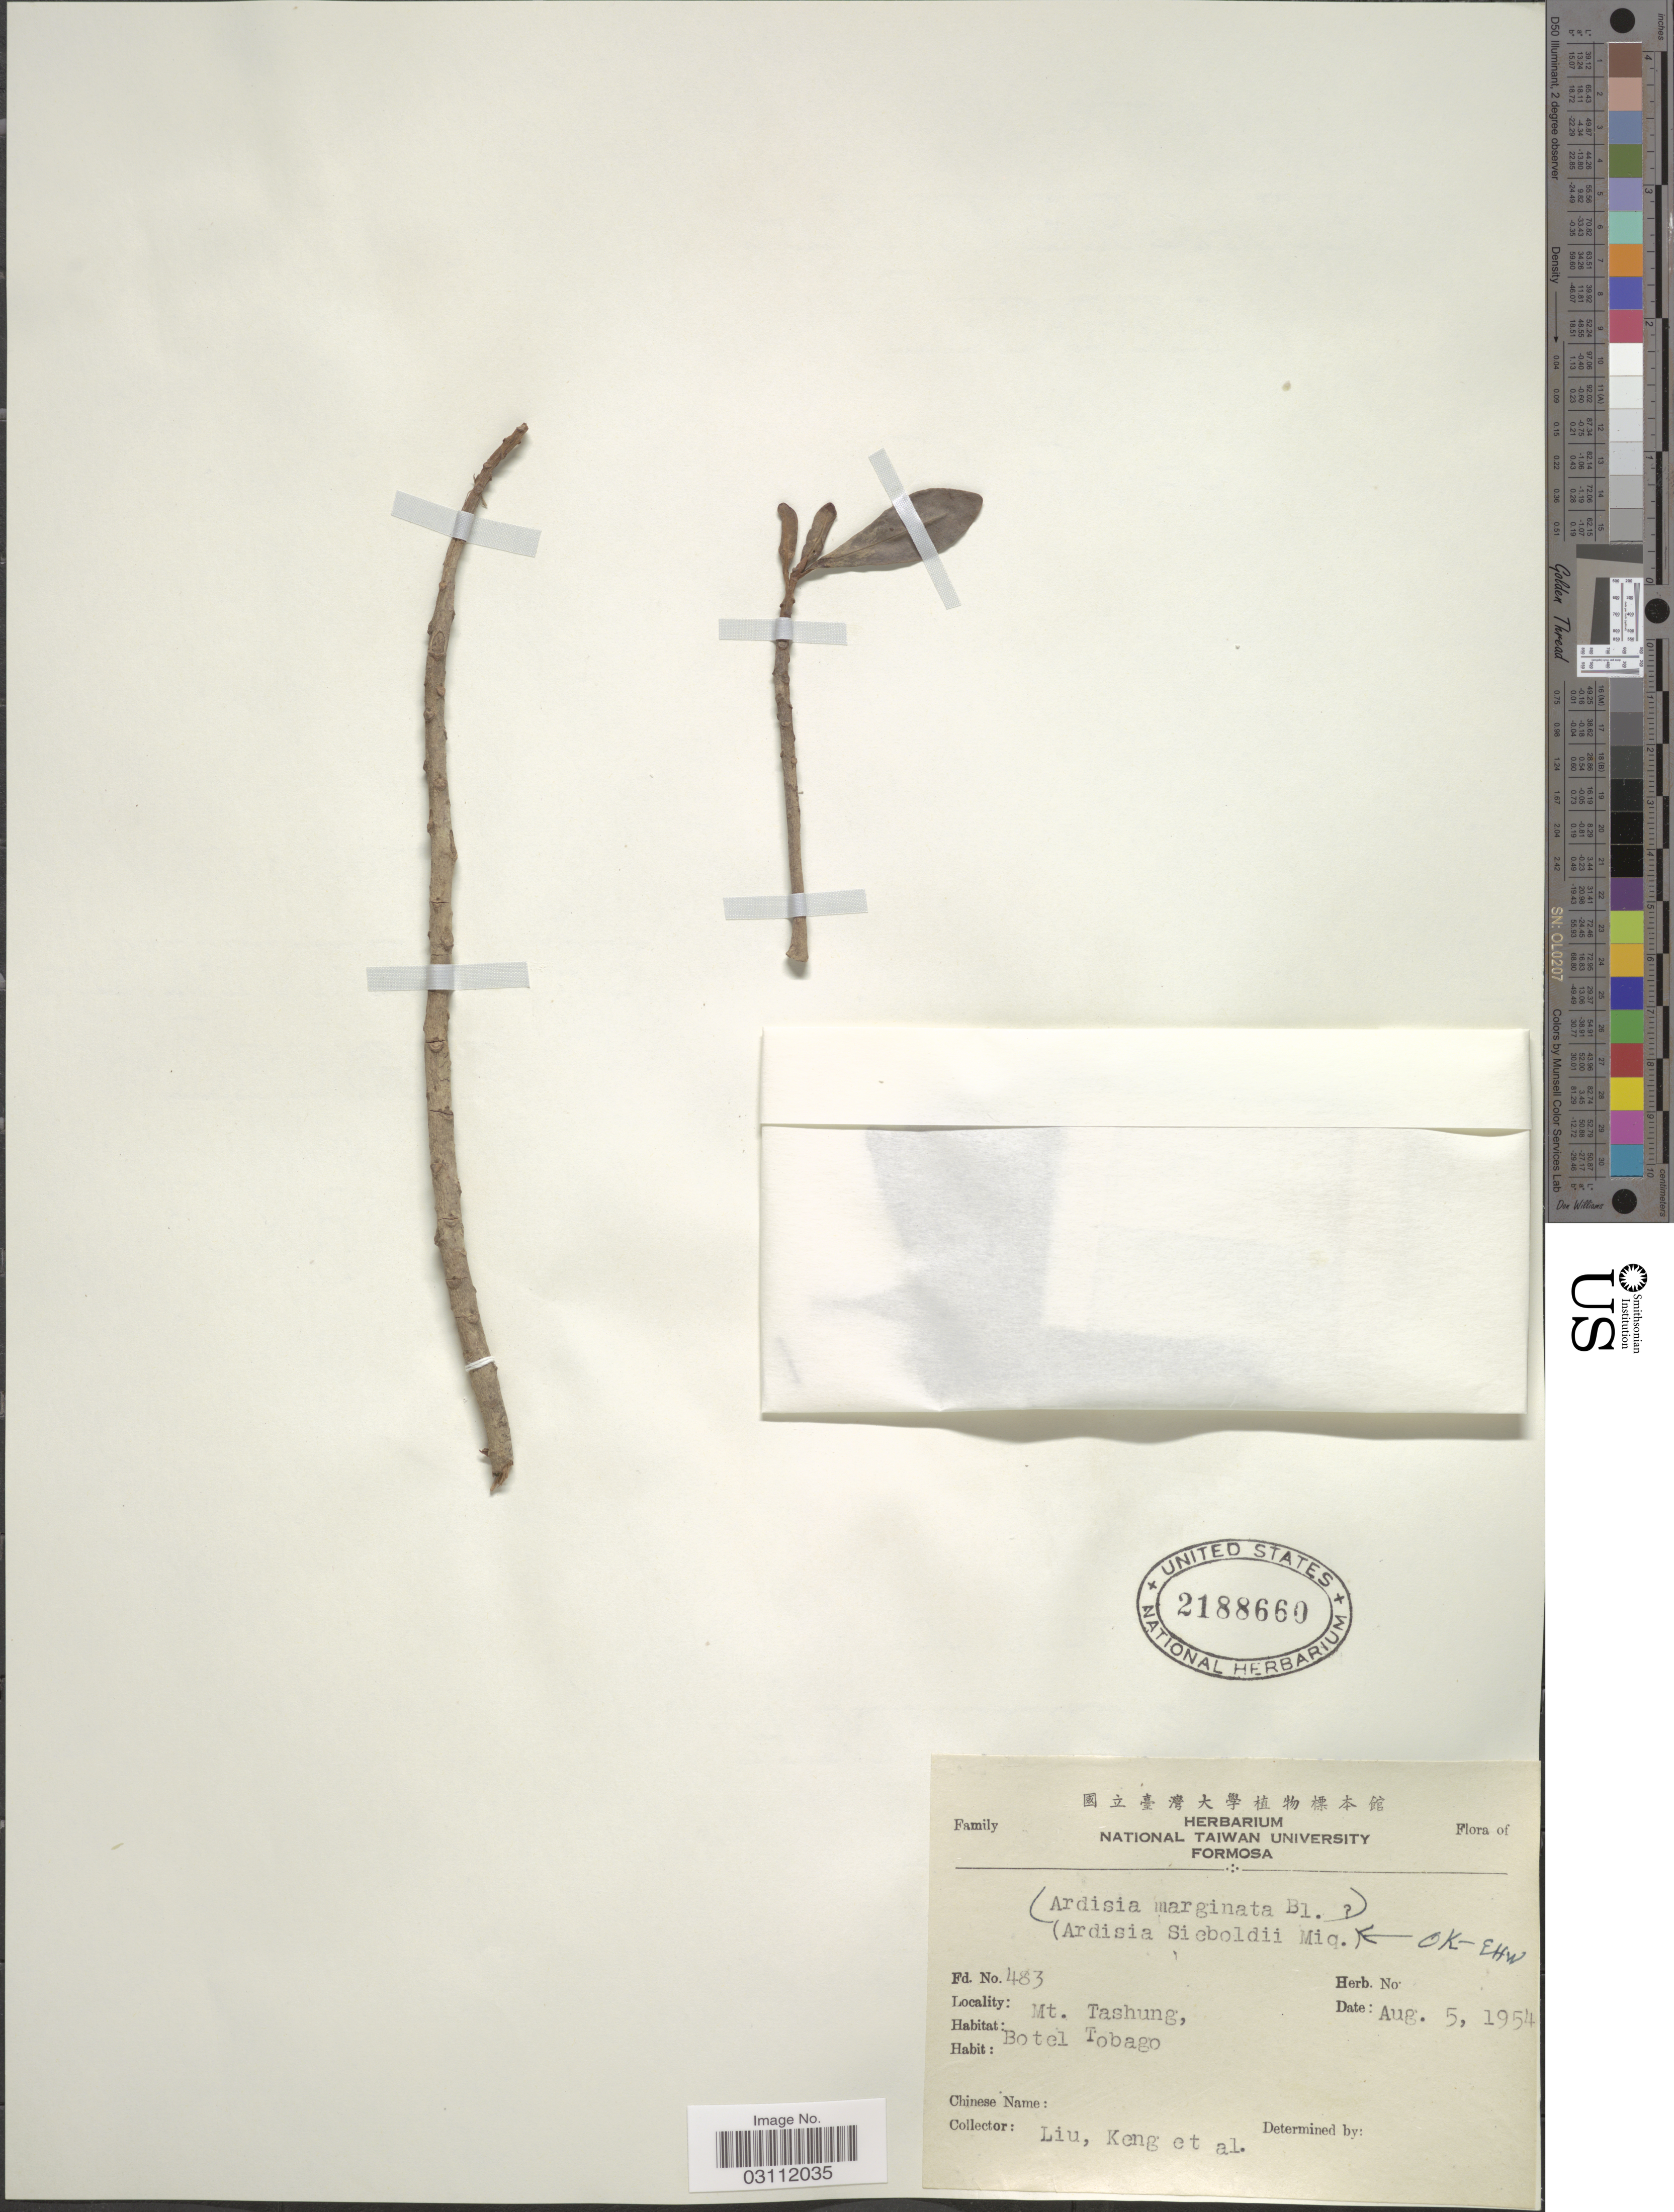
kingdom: Plantae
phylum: Tracheophyta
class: Magnoliopsida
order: Ericales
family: Primulaceae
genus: Ardisia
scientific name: Ardisia sieboldii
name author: Miq.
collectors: Liu, -- Keng & et al.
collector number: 483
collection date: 1954-08-05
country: Taiwan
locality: Formosa, Mt. Tashung, Botel Tobago.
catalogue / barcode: US 2188660